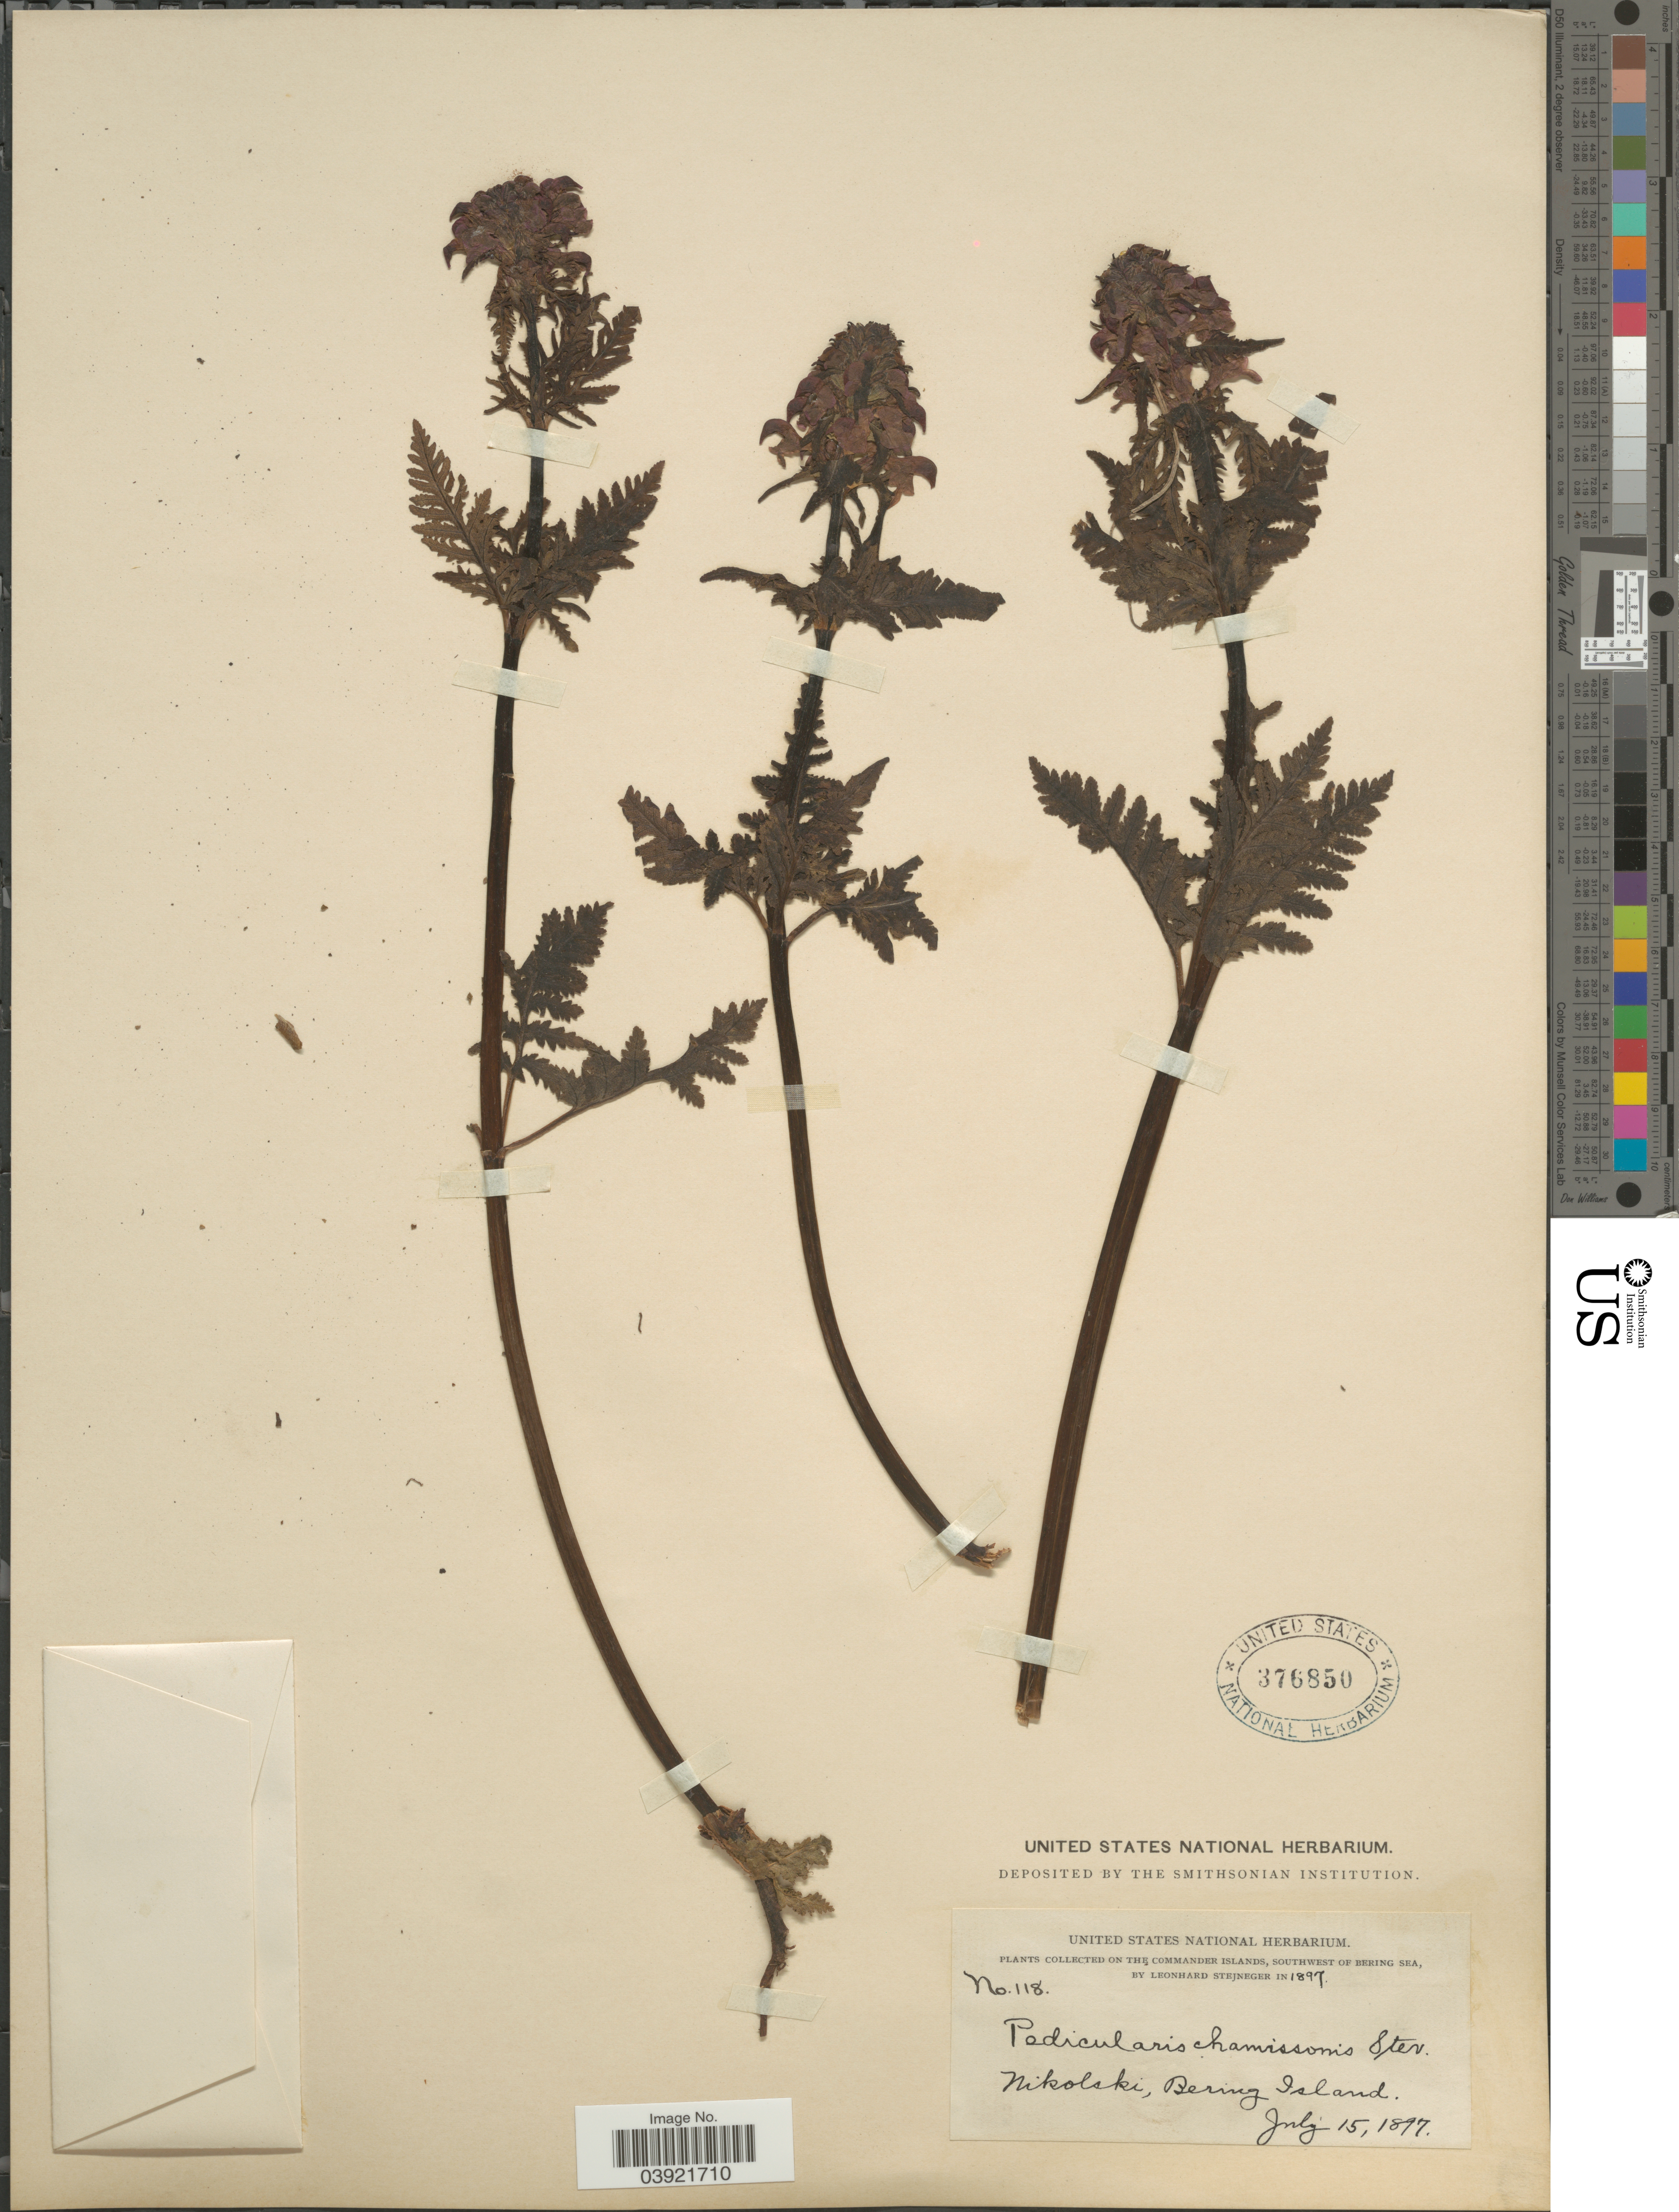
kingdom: Plantae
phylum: Tracheophyta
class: Magnoliopsida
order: Lamiales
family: Orobanchaceae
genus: Pedicularis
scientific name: Pedicularis chamissonis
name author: Steven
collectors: L. Stejneger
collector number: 118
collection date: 1897-07-15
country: Russian Federation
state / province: Kamchatka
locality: On the Commander Islands, Southwest of Bering Sea. Nikolski, Behring Island.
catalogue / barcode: US 376850